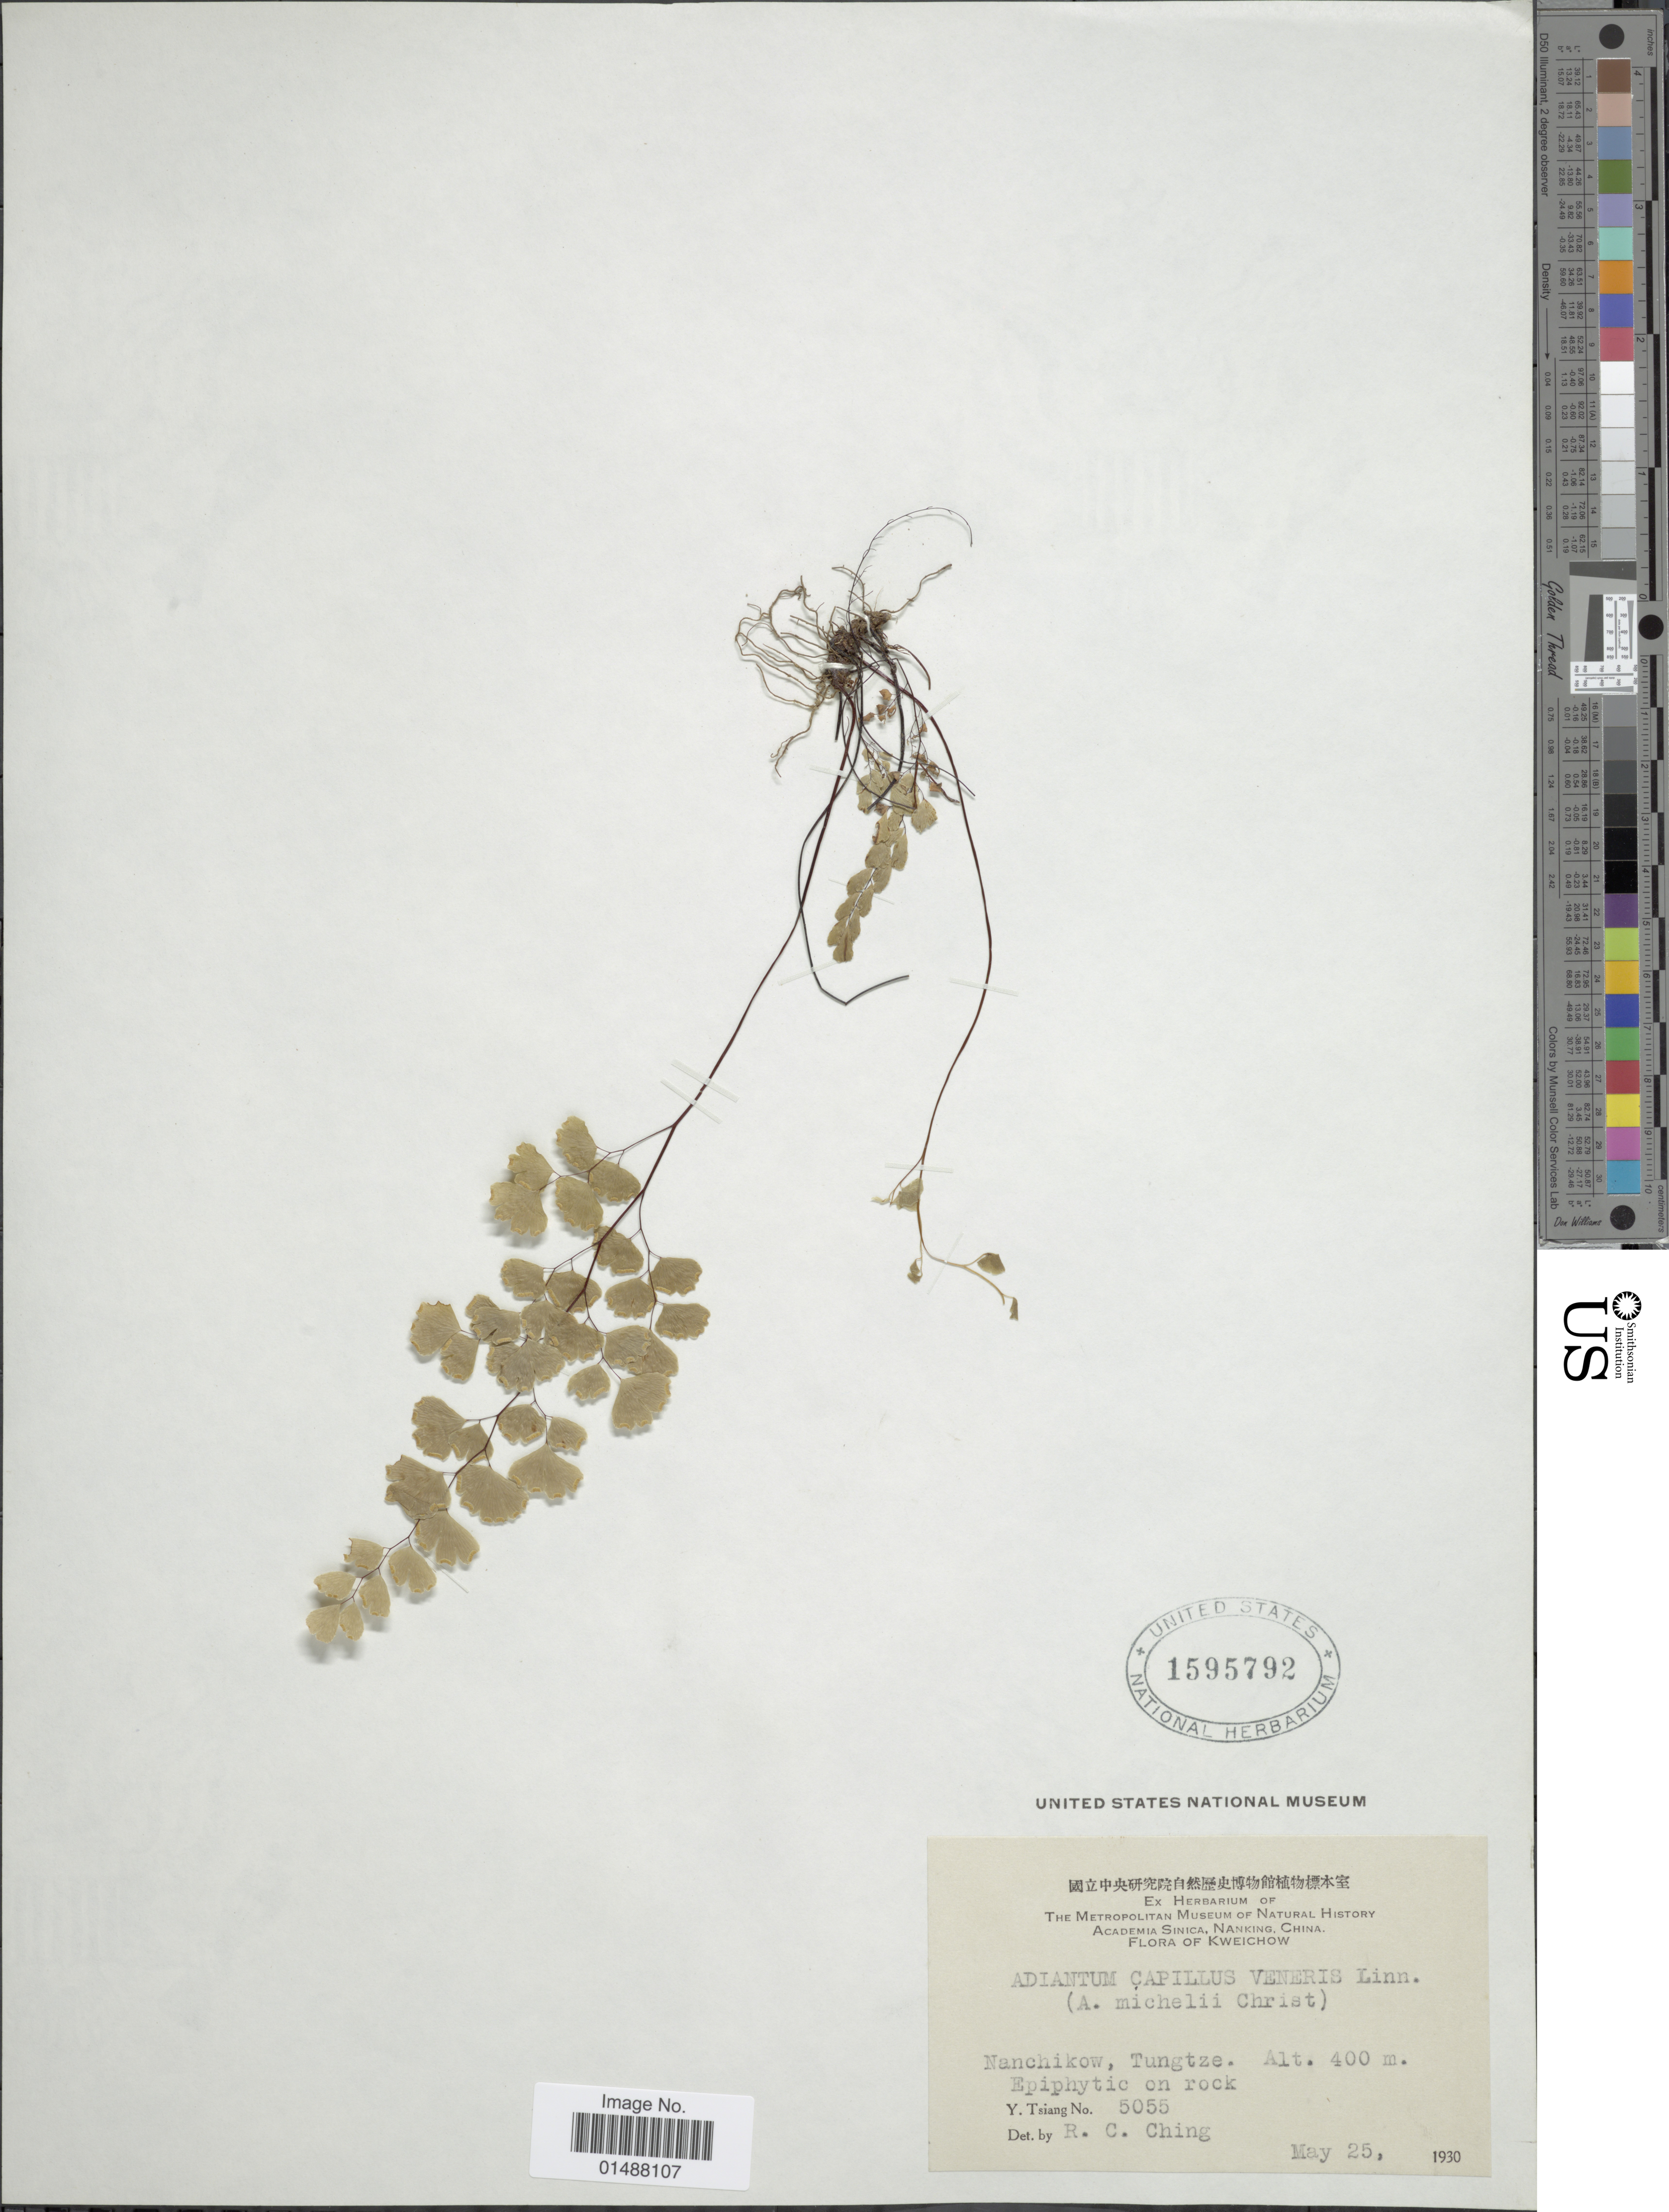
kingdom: Plantae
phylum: Tracheophyta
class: Polypodiopsida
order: Polypodiales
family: Pteridaceae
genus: Adiantum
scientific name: Adiantum capillus-veneris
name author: L.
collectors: Y. Tsiang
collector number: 5055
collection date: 1930-05-25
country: China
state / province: Guizhou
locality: Kweichow, Nanchikow, Tungtze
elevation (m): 400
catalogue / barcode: US 1595792